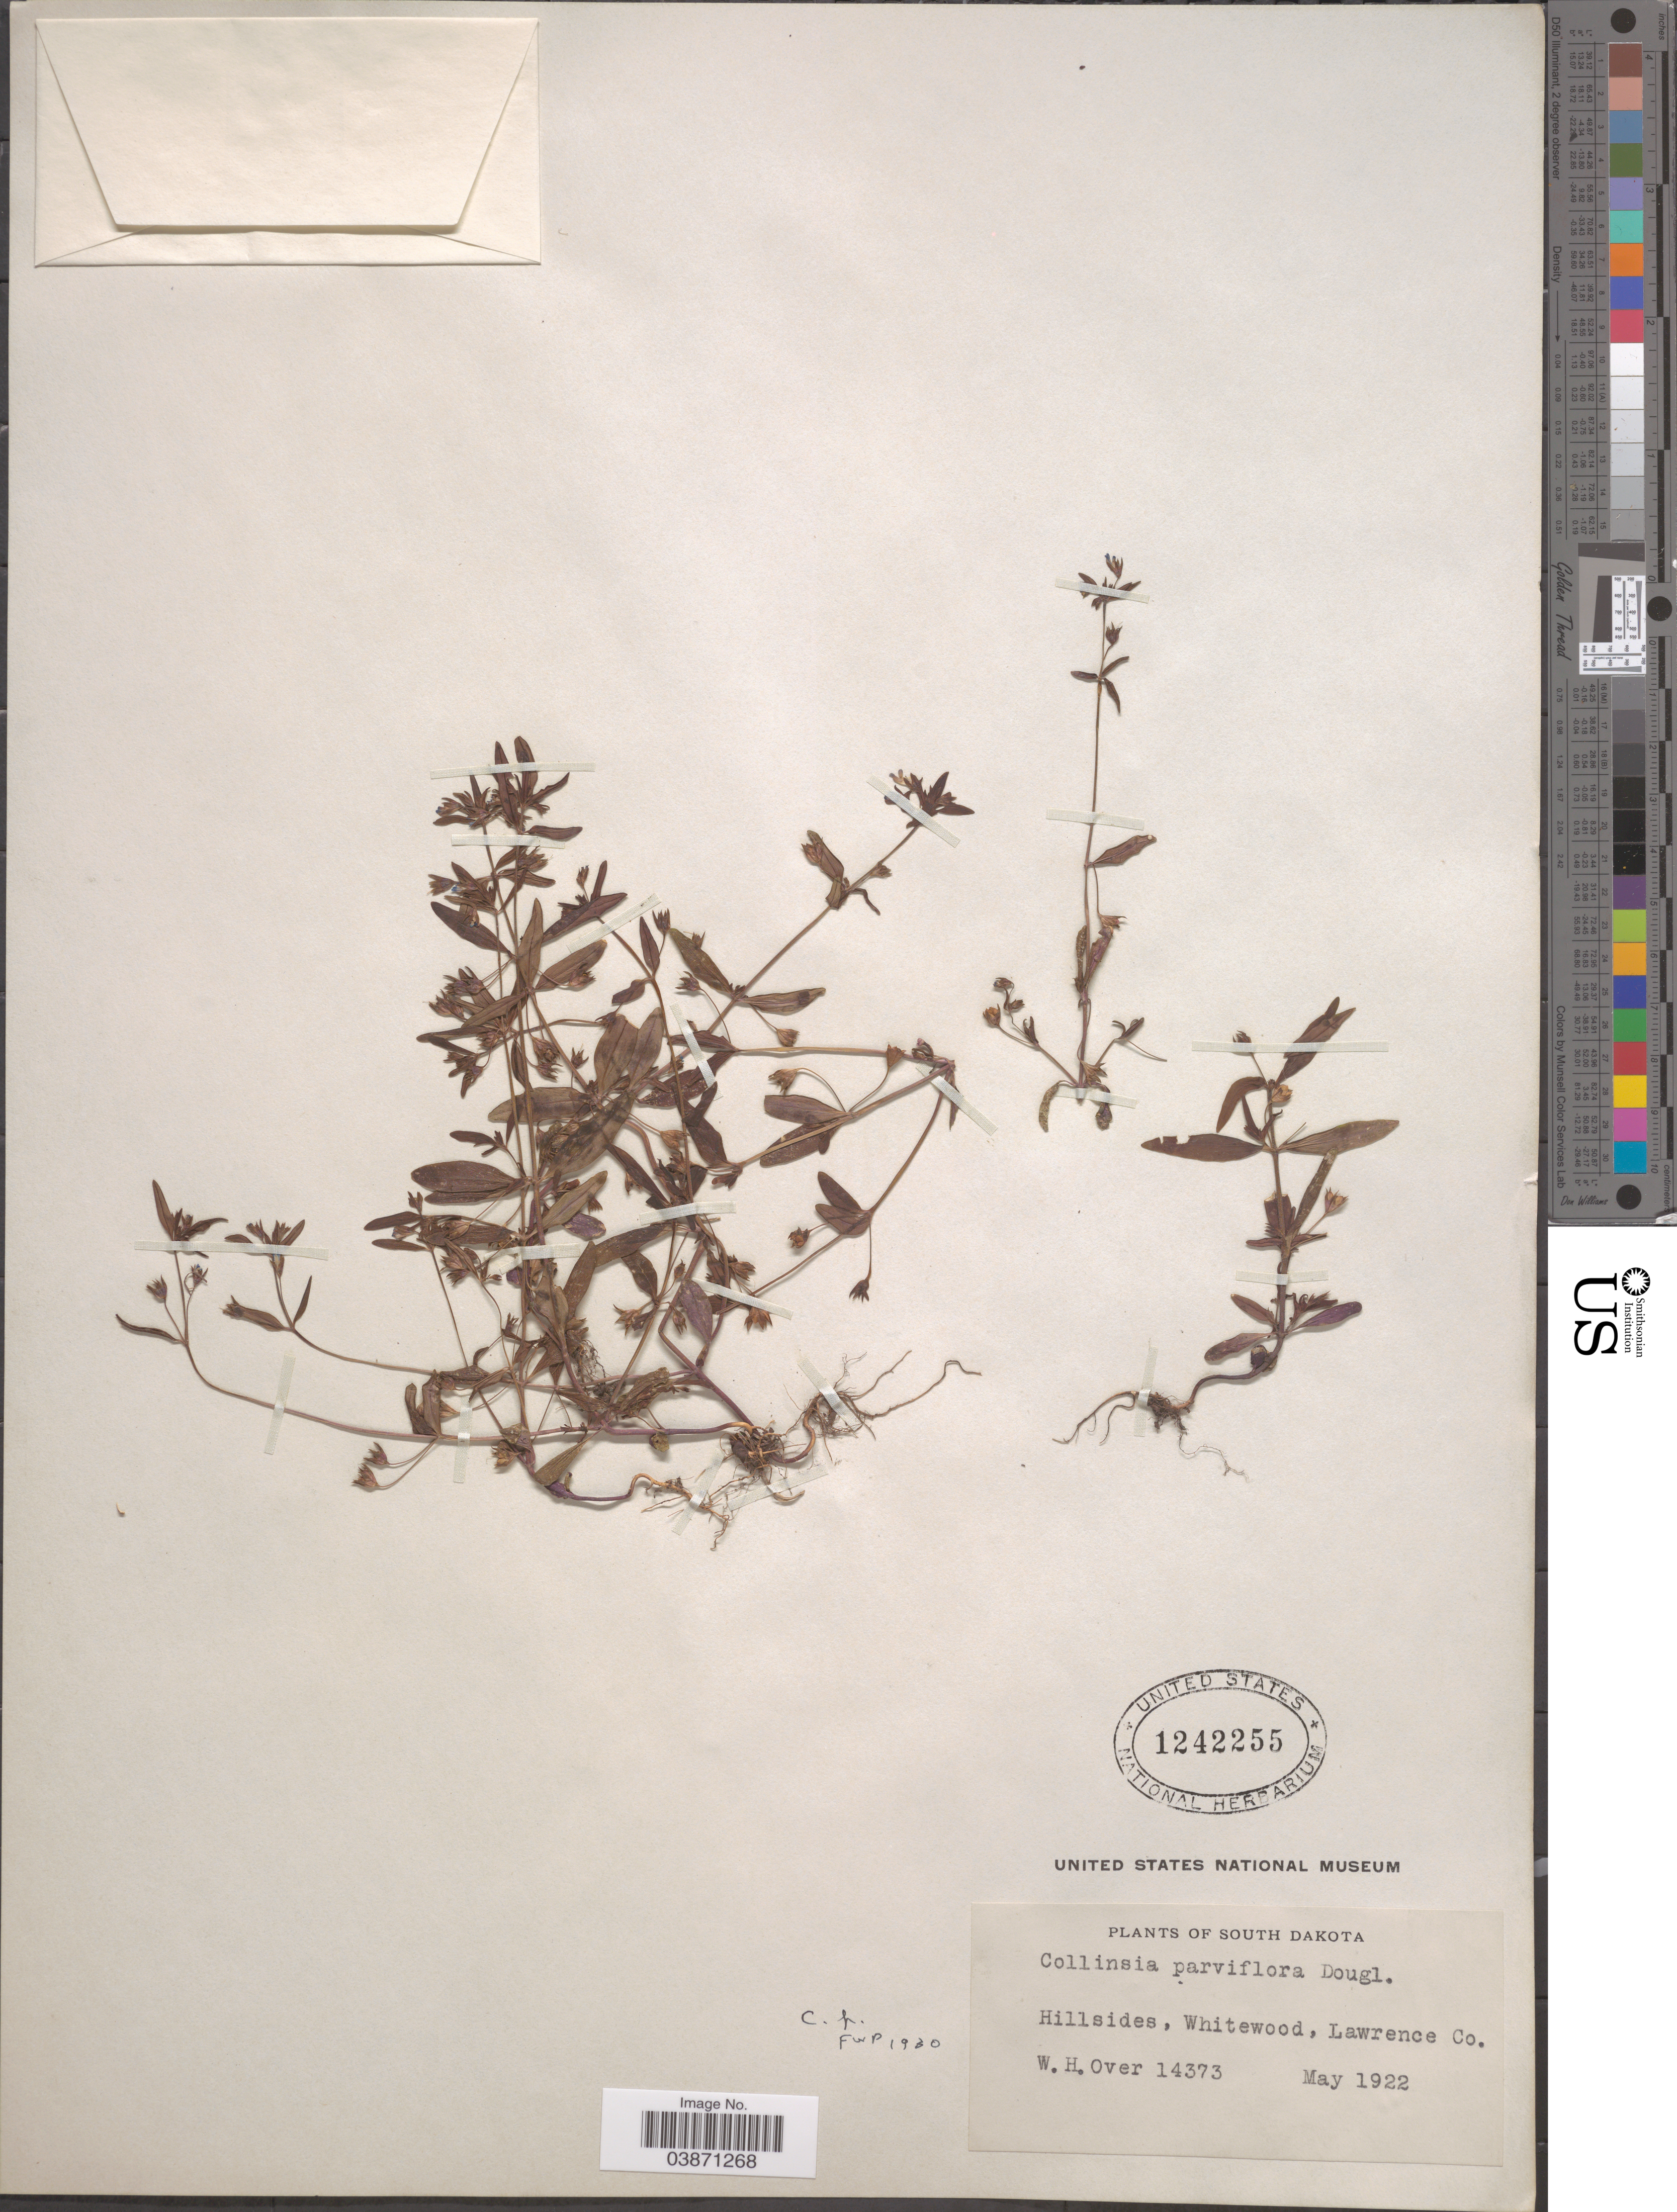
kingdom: Plantae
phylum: Tracheophyta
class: Magnoliopsida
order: Lamiales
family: Plantaginaceae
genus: Collinsia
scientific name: Collinsia parviflora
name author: Douglas ex Lindl.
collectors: W. Over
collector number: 14373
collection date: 1922-05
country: United States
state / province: South Dakota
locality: Hillsides, Whitewood, Lawrence Co.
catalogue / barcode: US 1242255